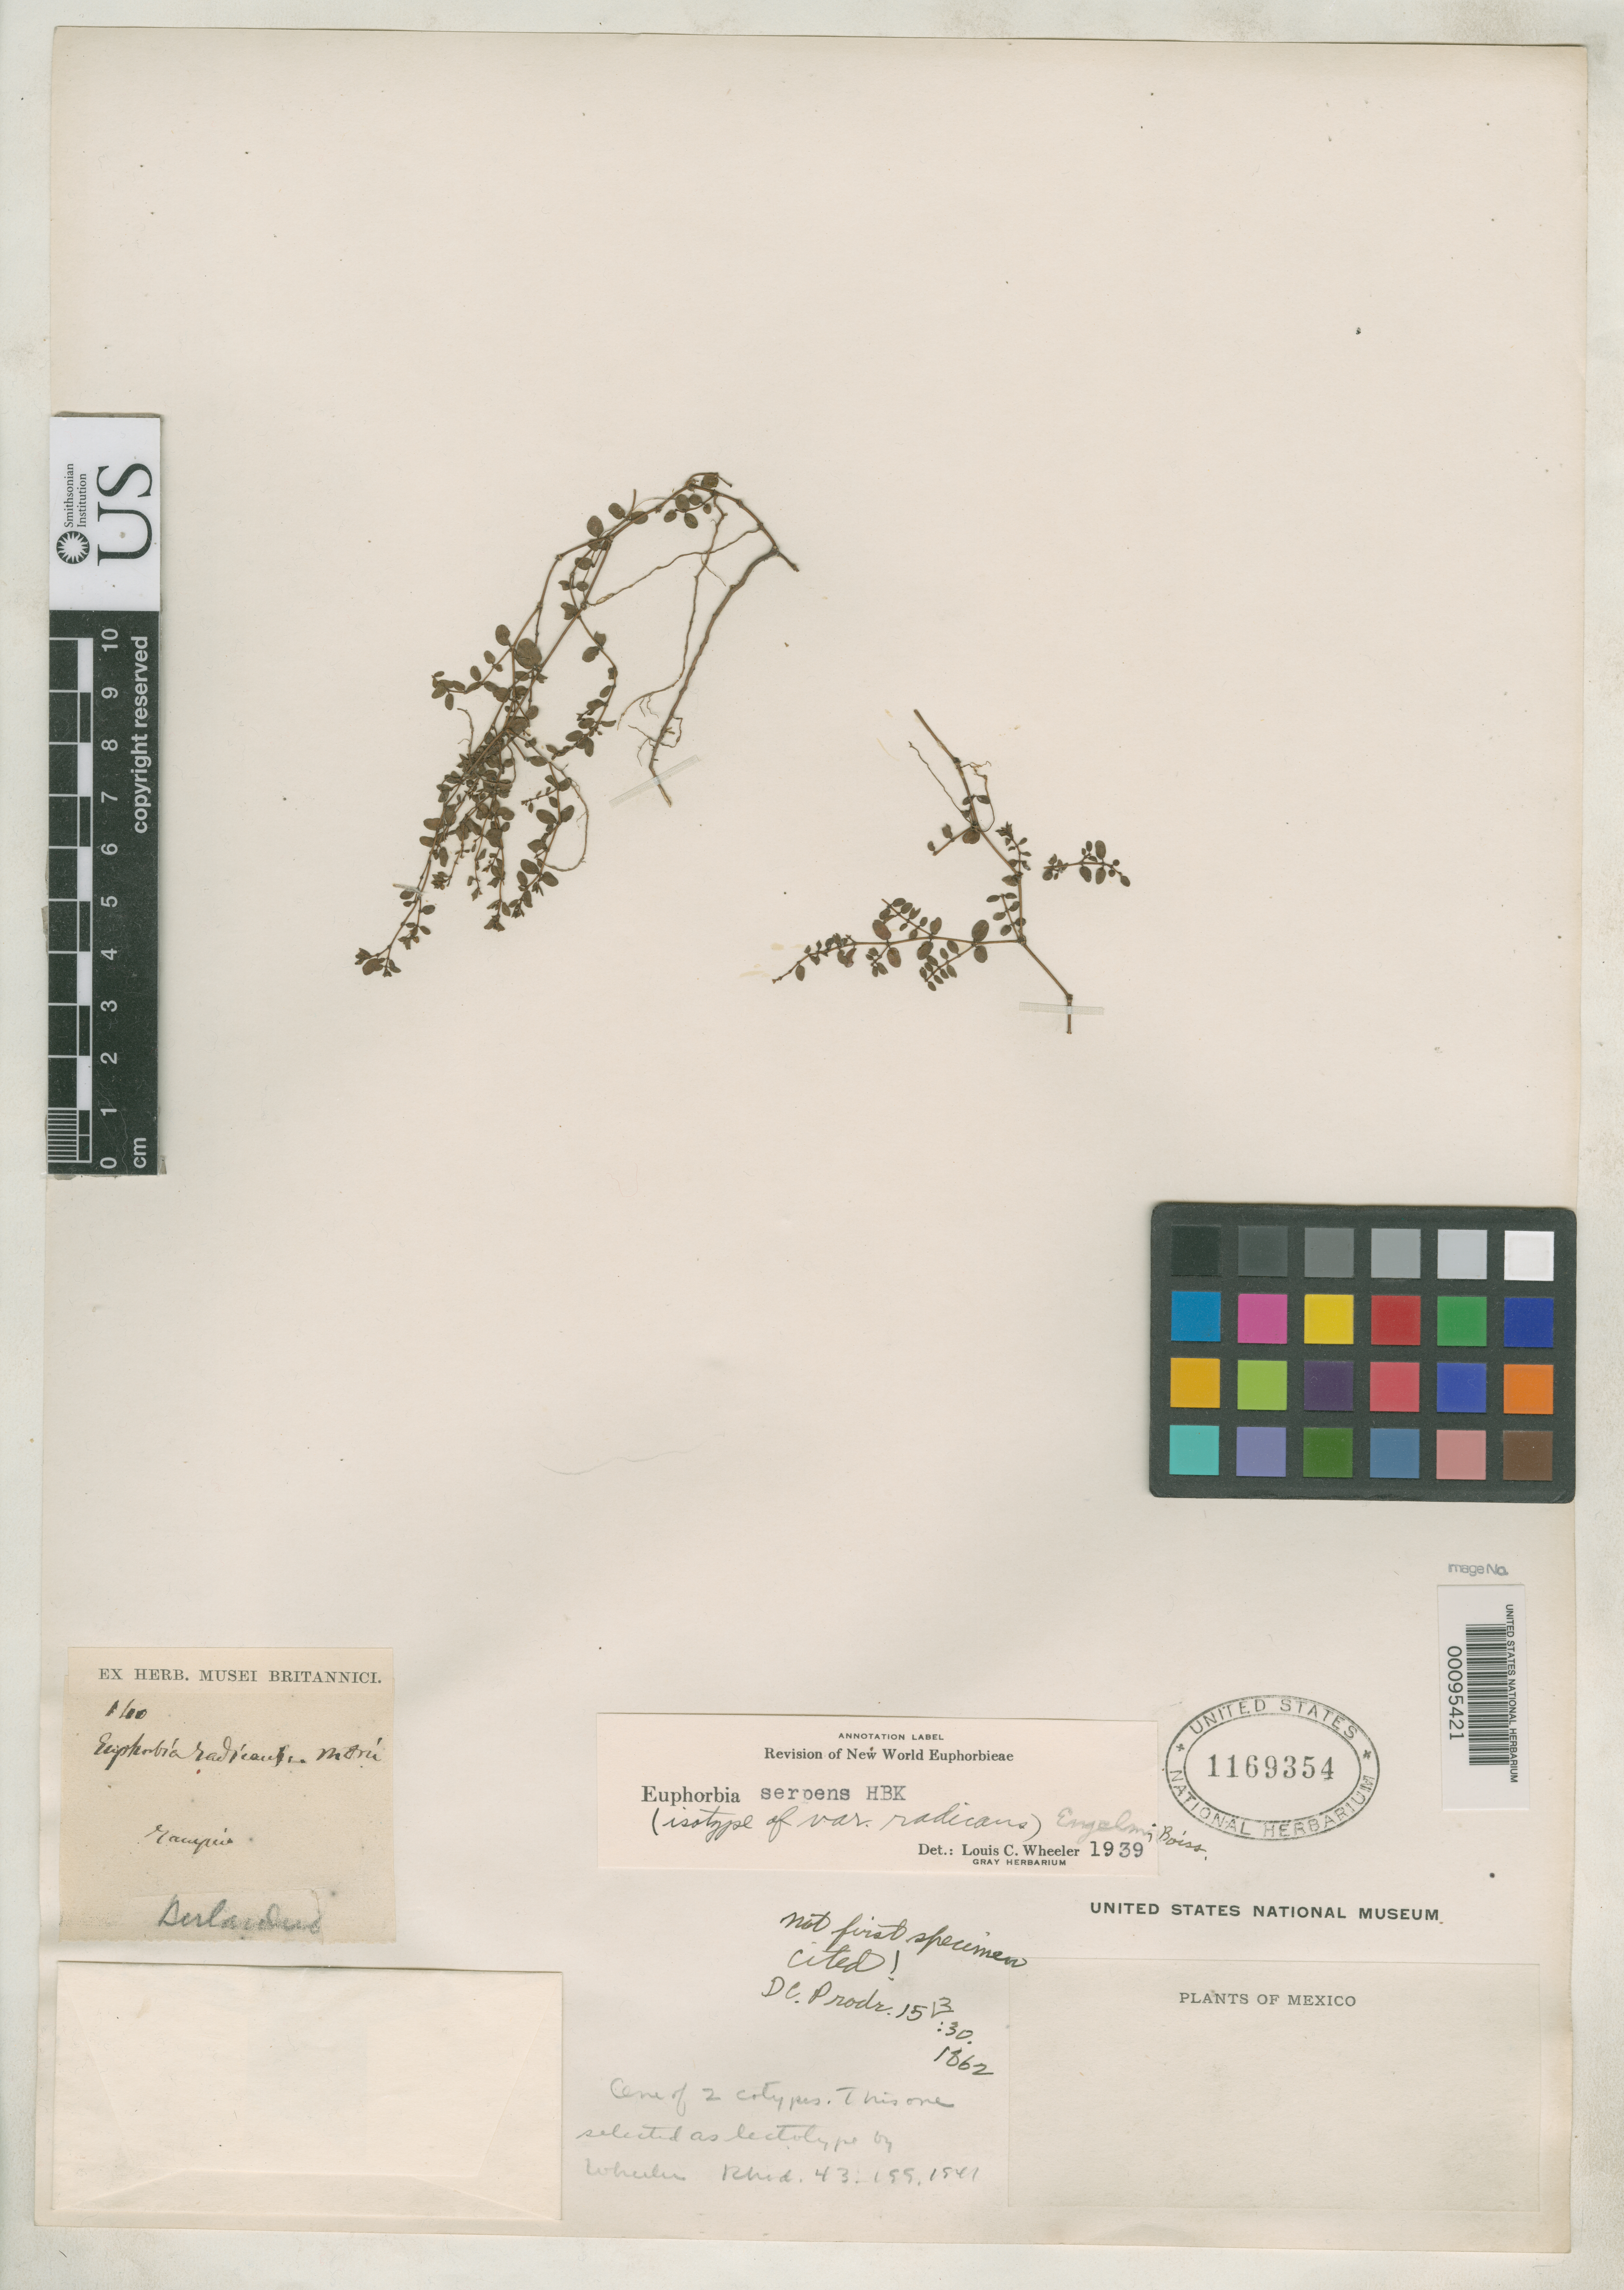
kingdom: Plantae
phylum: Tracheophyta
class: Magnoliopsida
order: Malpighiales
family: Euphorbiaceae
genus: Euphorbia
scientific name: Euphorbia serpens var. radicans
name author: Engelm. ex Boiss. in DC.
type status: Isosyntype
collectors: J. L. Berlandier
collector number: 140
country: Mexico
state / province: Tamaulipas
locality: Tampico.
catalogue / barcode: US 1169354